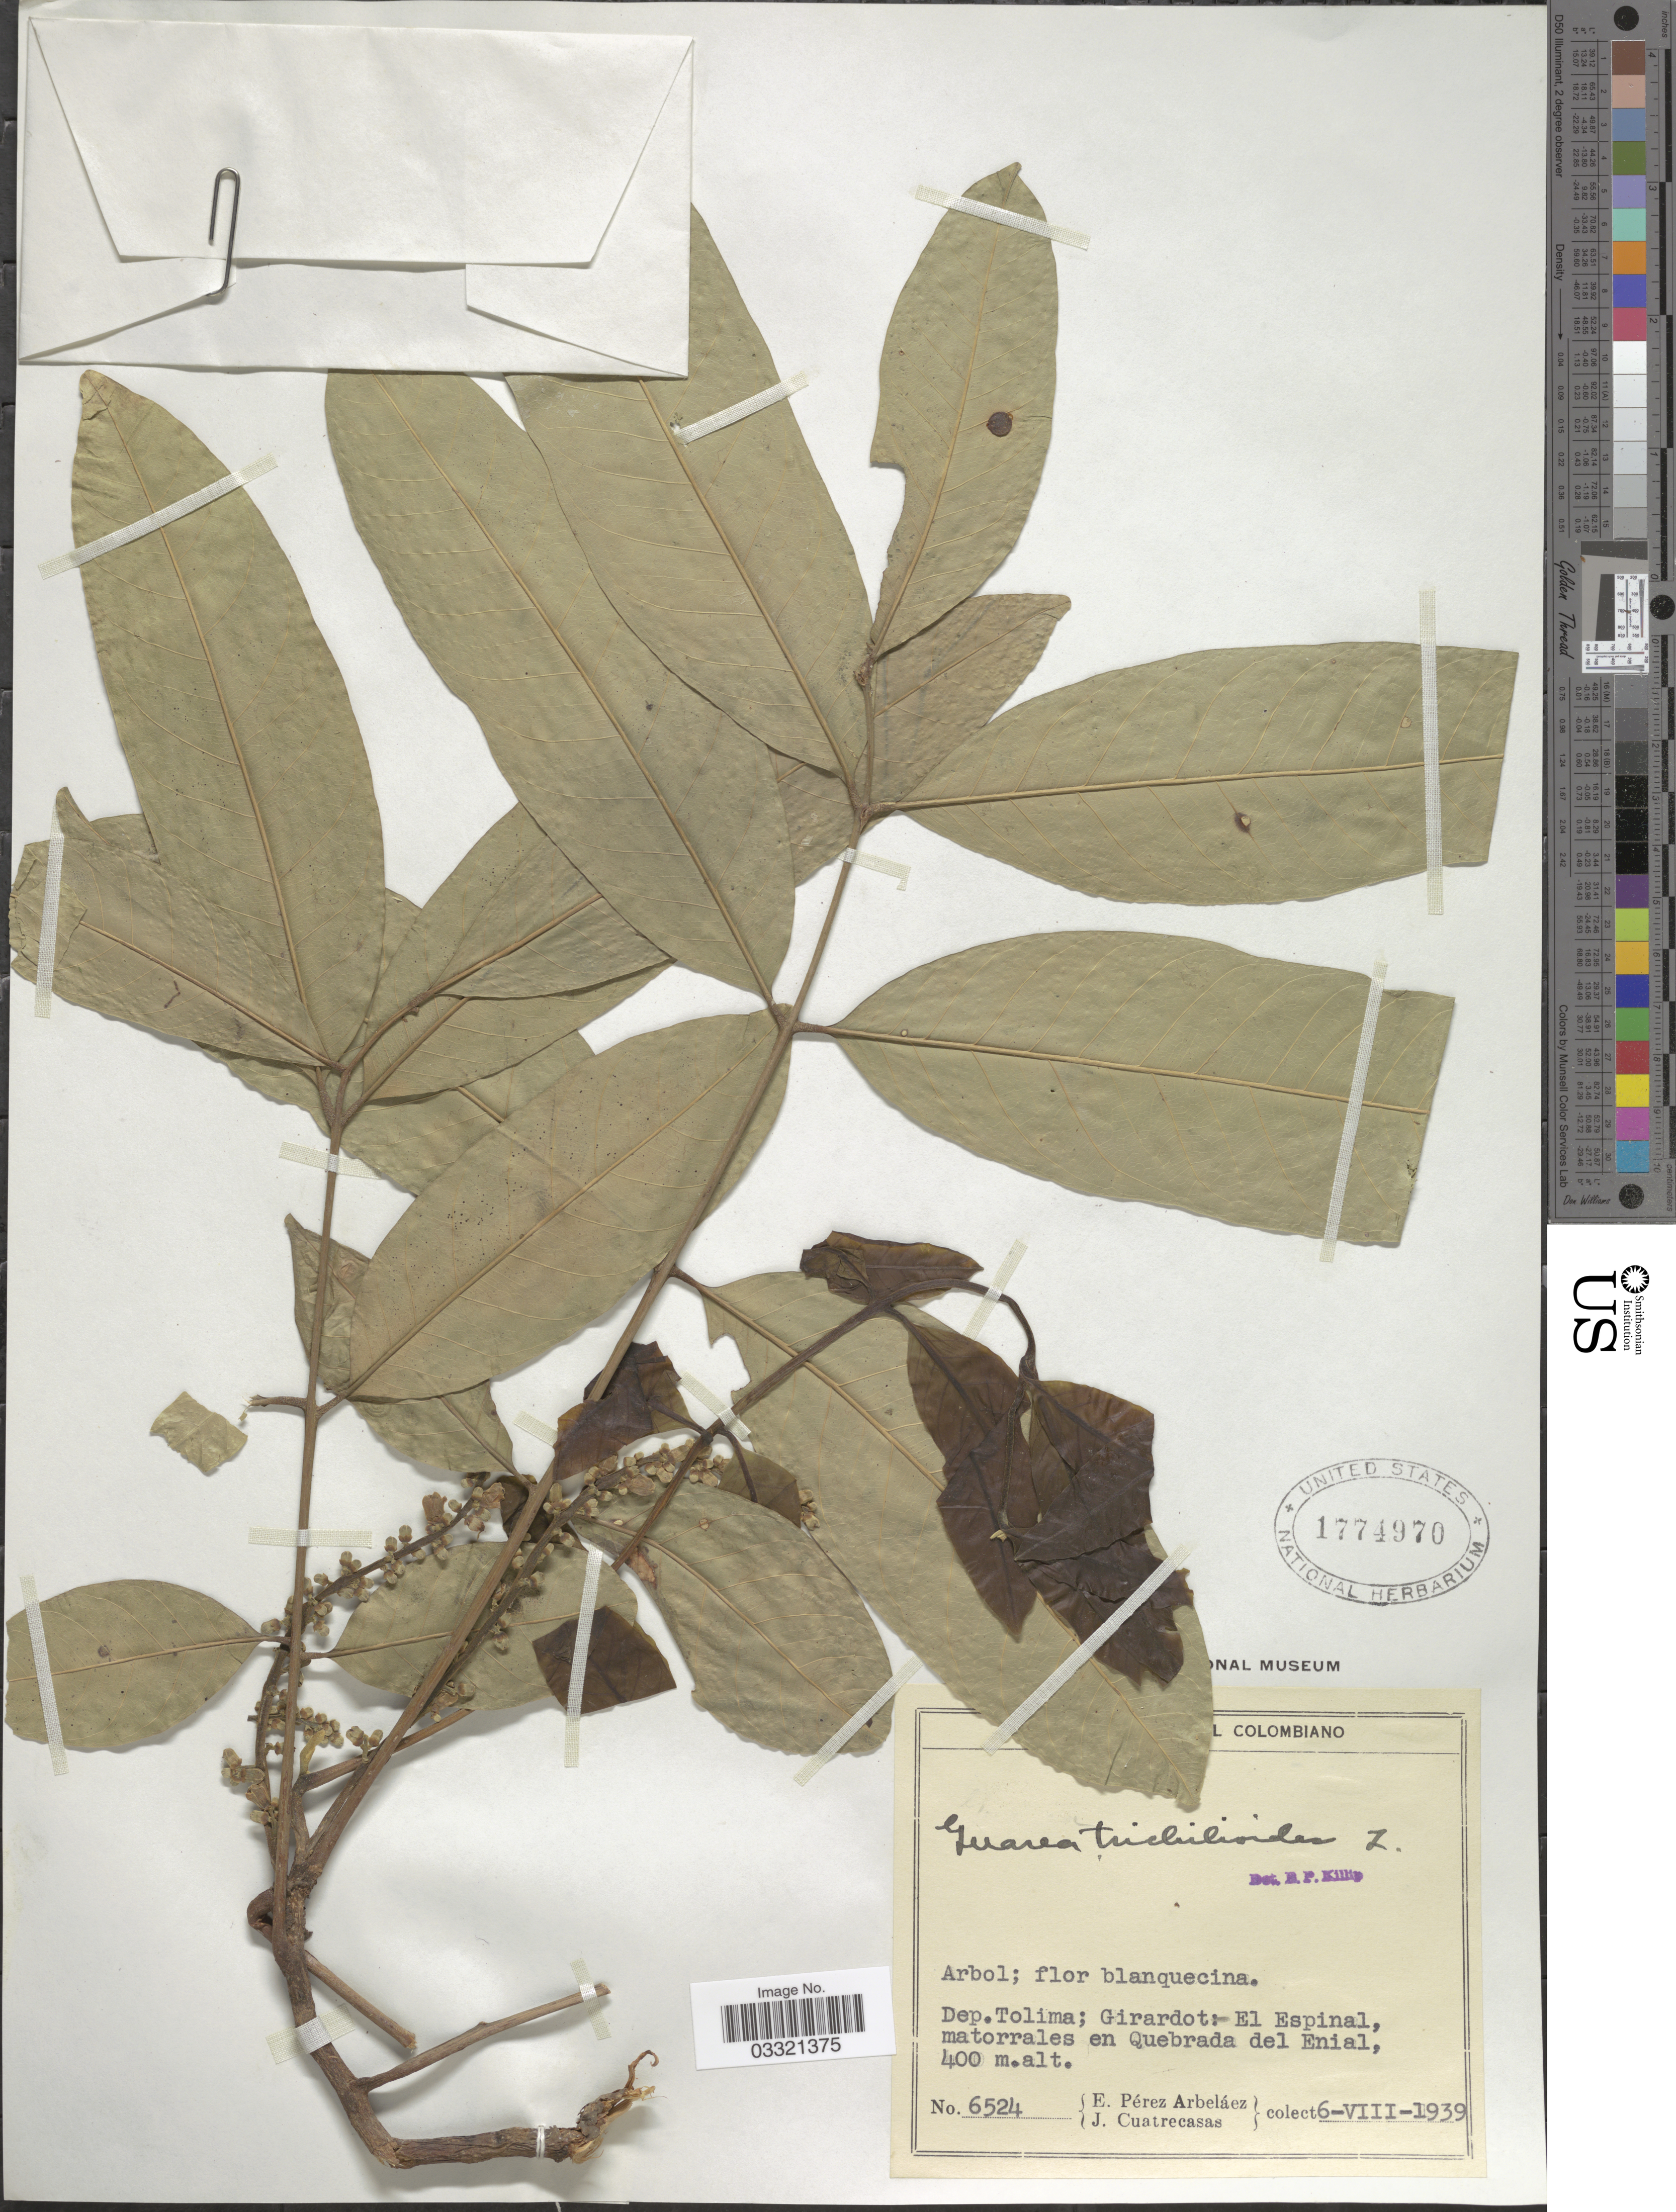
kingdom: Plantae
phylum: Tracheophyta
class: Magnoliopsida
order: Sapindales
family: Meliaceae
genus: Guarea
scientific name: Guarea guidonia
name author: (L.) Sleumer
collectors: E. Pérez Arbeláez & J. Cuatrecasas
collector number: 6524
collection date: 1939-08-06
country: Colombia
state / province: Tolima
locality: Dep. Tolima; Girardot: El Espinal, matorrales en Quebrada del Enial.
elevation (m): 400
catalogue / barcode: US 1774970